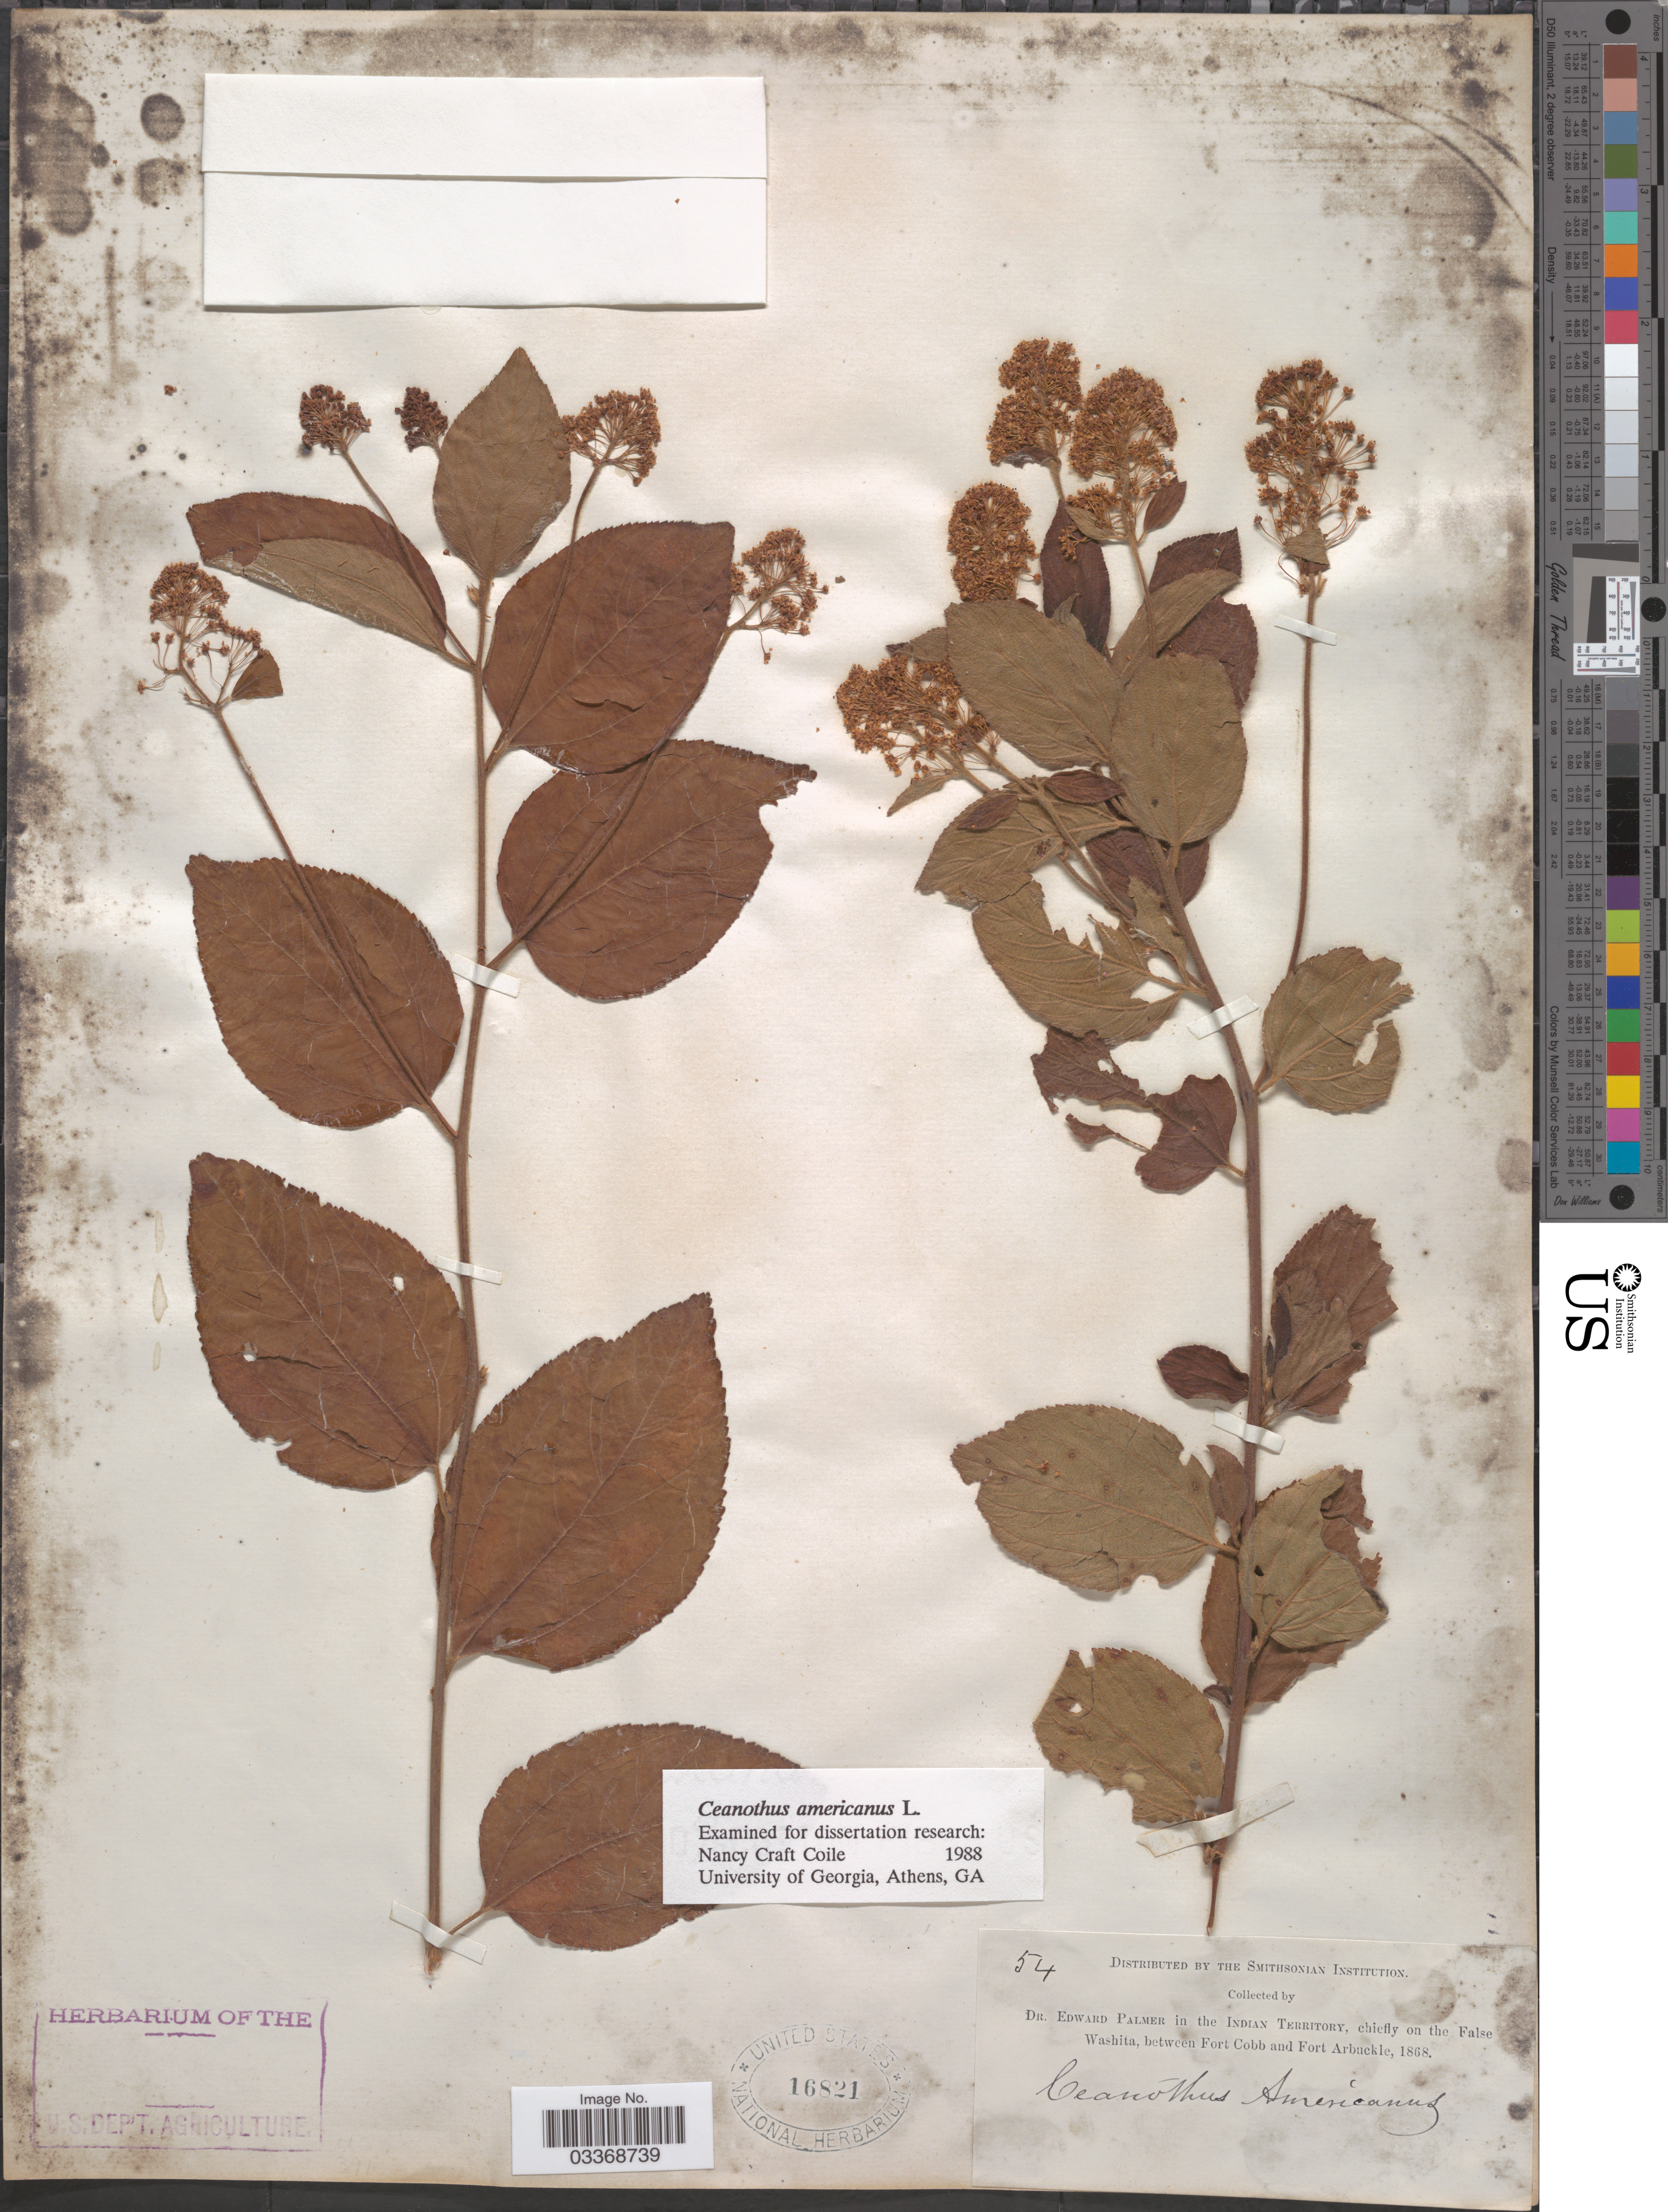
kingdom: Plantae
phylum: Tracheophyta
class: Magnoliopsida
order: Rosales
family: Rhamnaceae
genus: Ceanothus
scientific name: Ceanothus americanus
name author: L.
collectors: E. Palmer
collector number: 54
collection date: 1868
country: United States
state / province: Oklahoma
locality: Indian Territory, chiefly on the False Washita, between Fort Cobb and Fort Arbuckle.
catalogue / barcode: US 16821